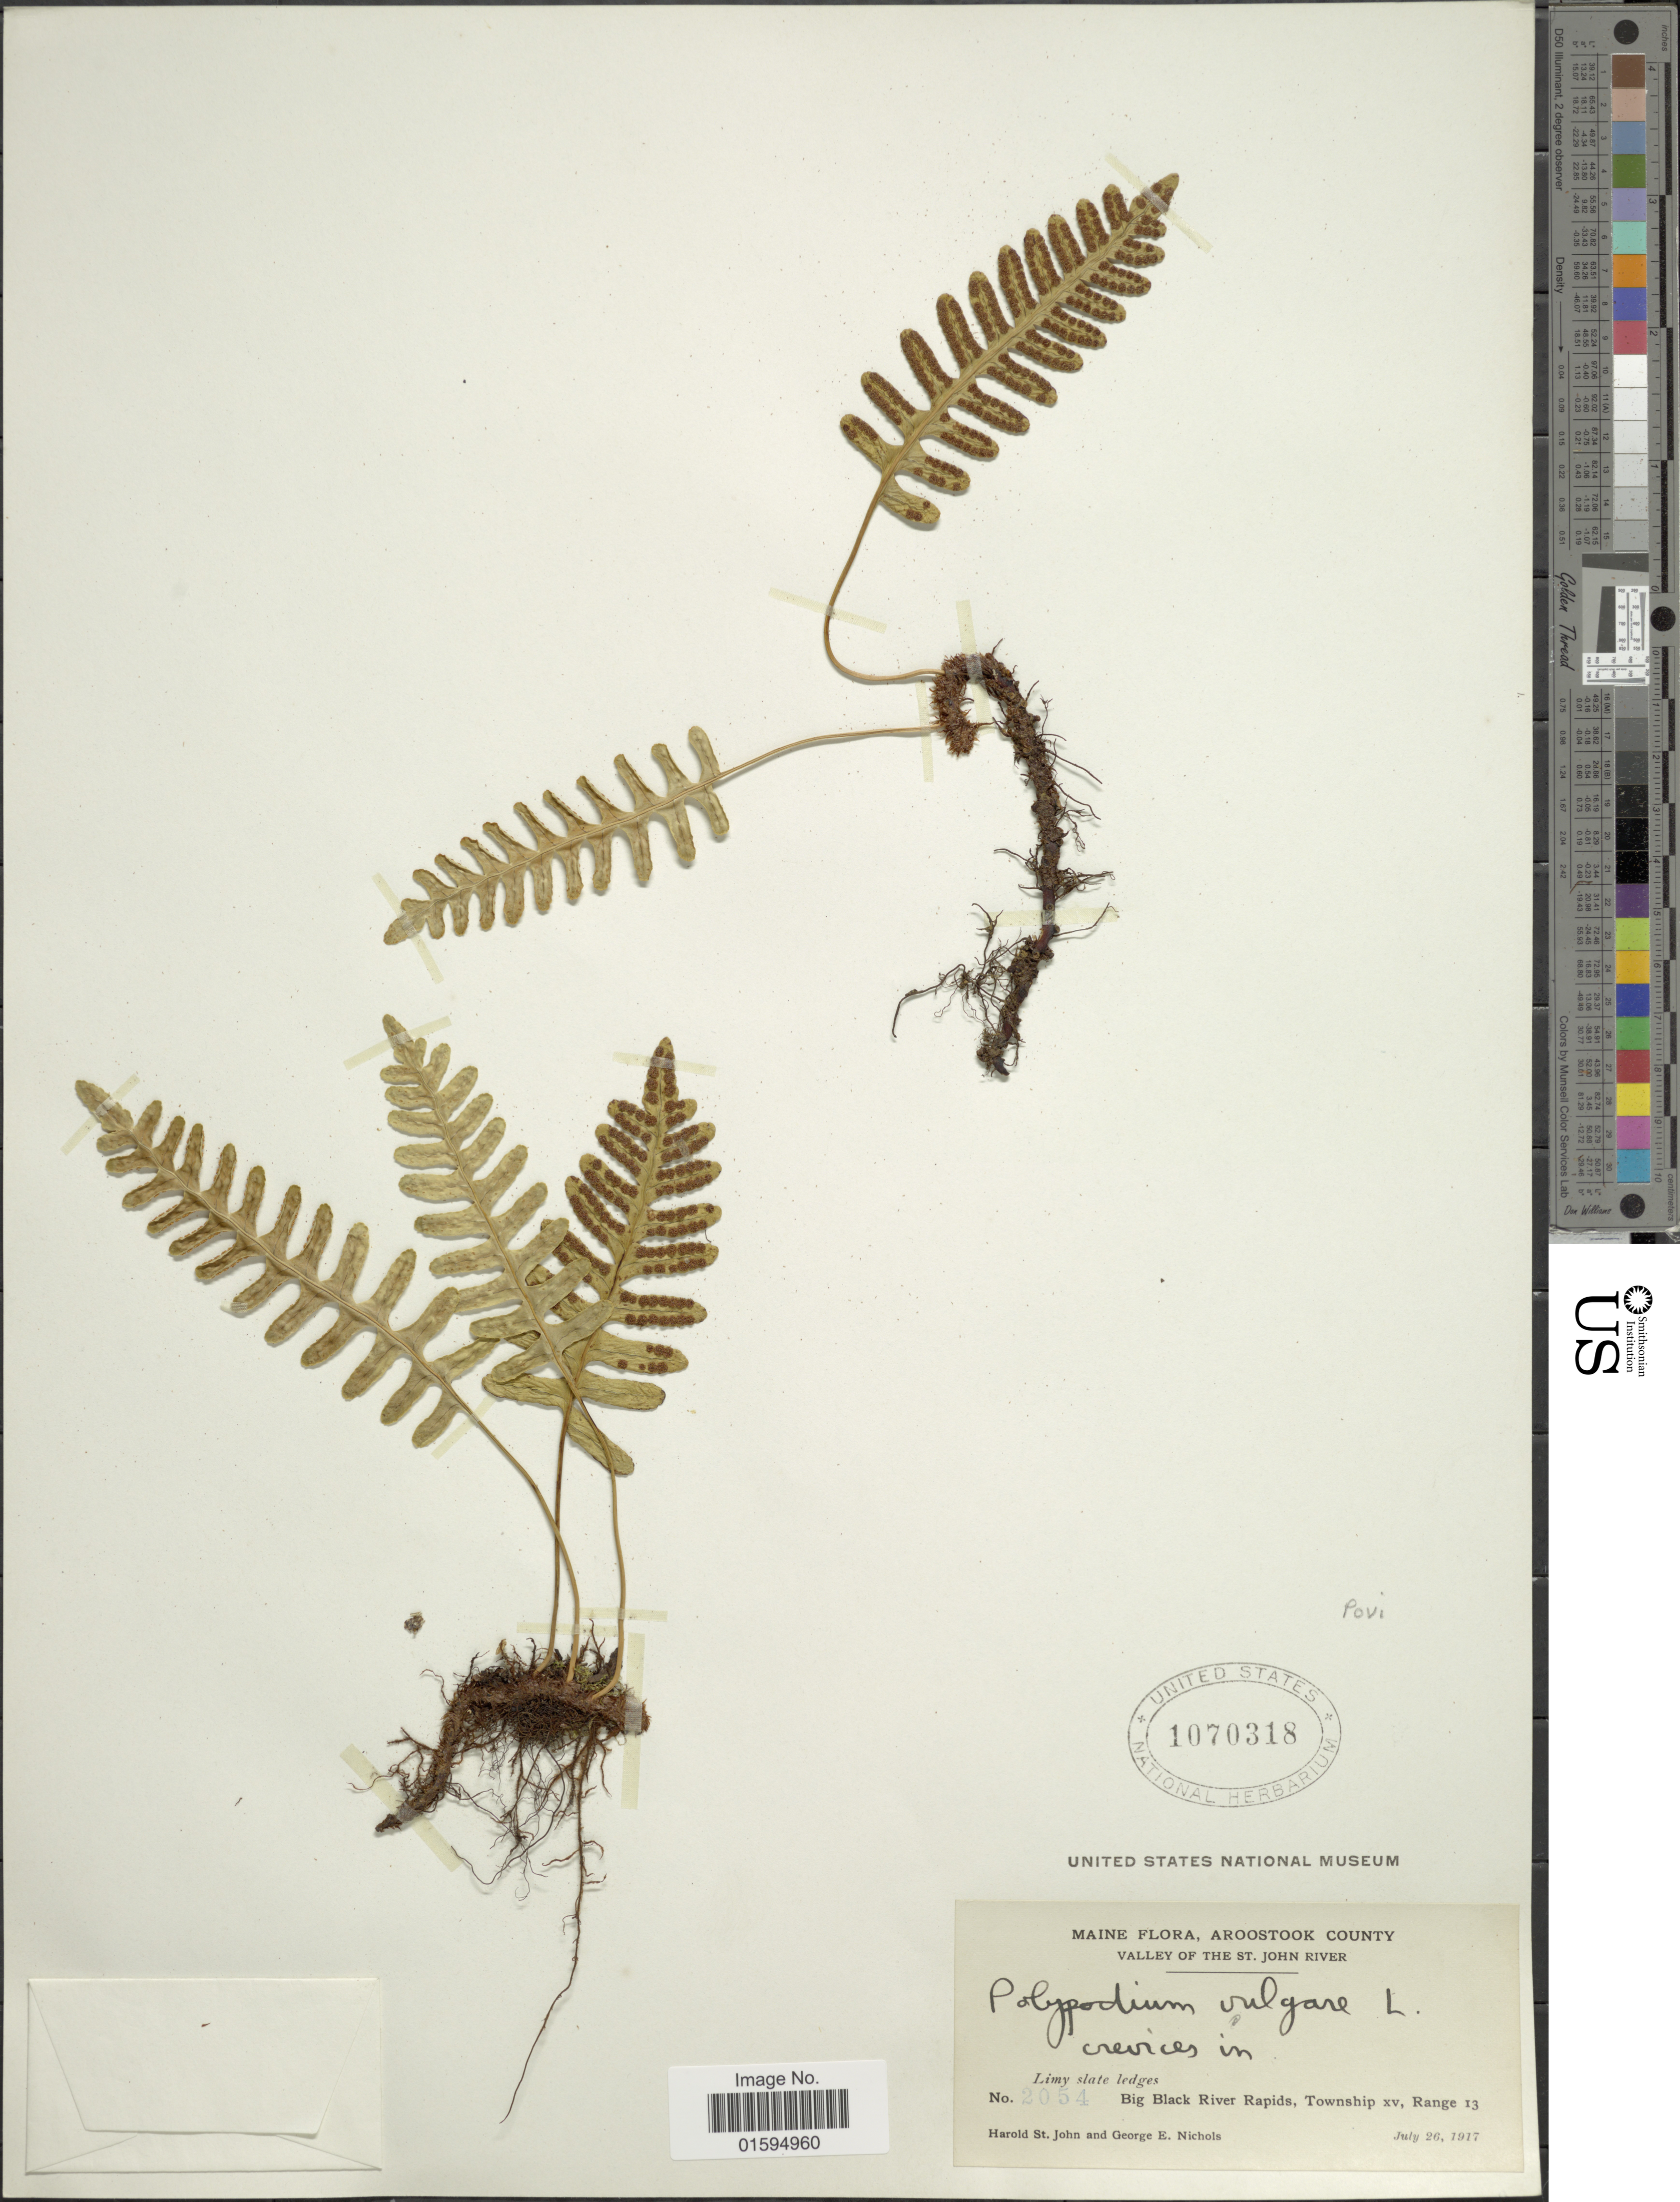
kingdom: Plantae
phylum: Tracheophyta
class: Polypodiopsida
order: Polypodiales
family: Polypodiaceae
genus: Polypodium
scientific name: Polypodium virginianum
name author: L.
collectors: H. St. John & G. E. Nichols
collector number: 2054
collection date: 1917-07-26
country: United States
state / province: Maine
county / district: Aroostook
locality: Valley of the St. John River, Limy slate ledges, Big Balck River Rapids,Township xv, Range 13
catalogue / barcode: US 1070318